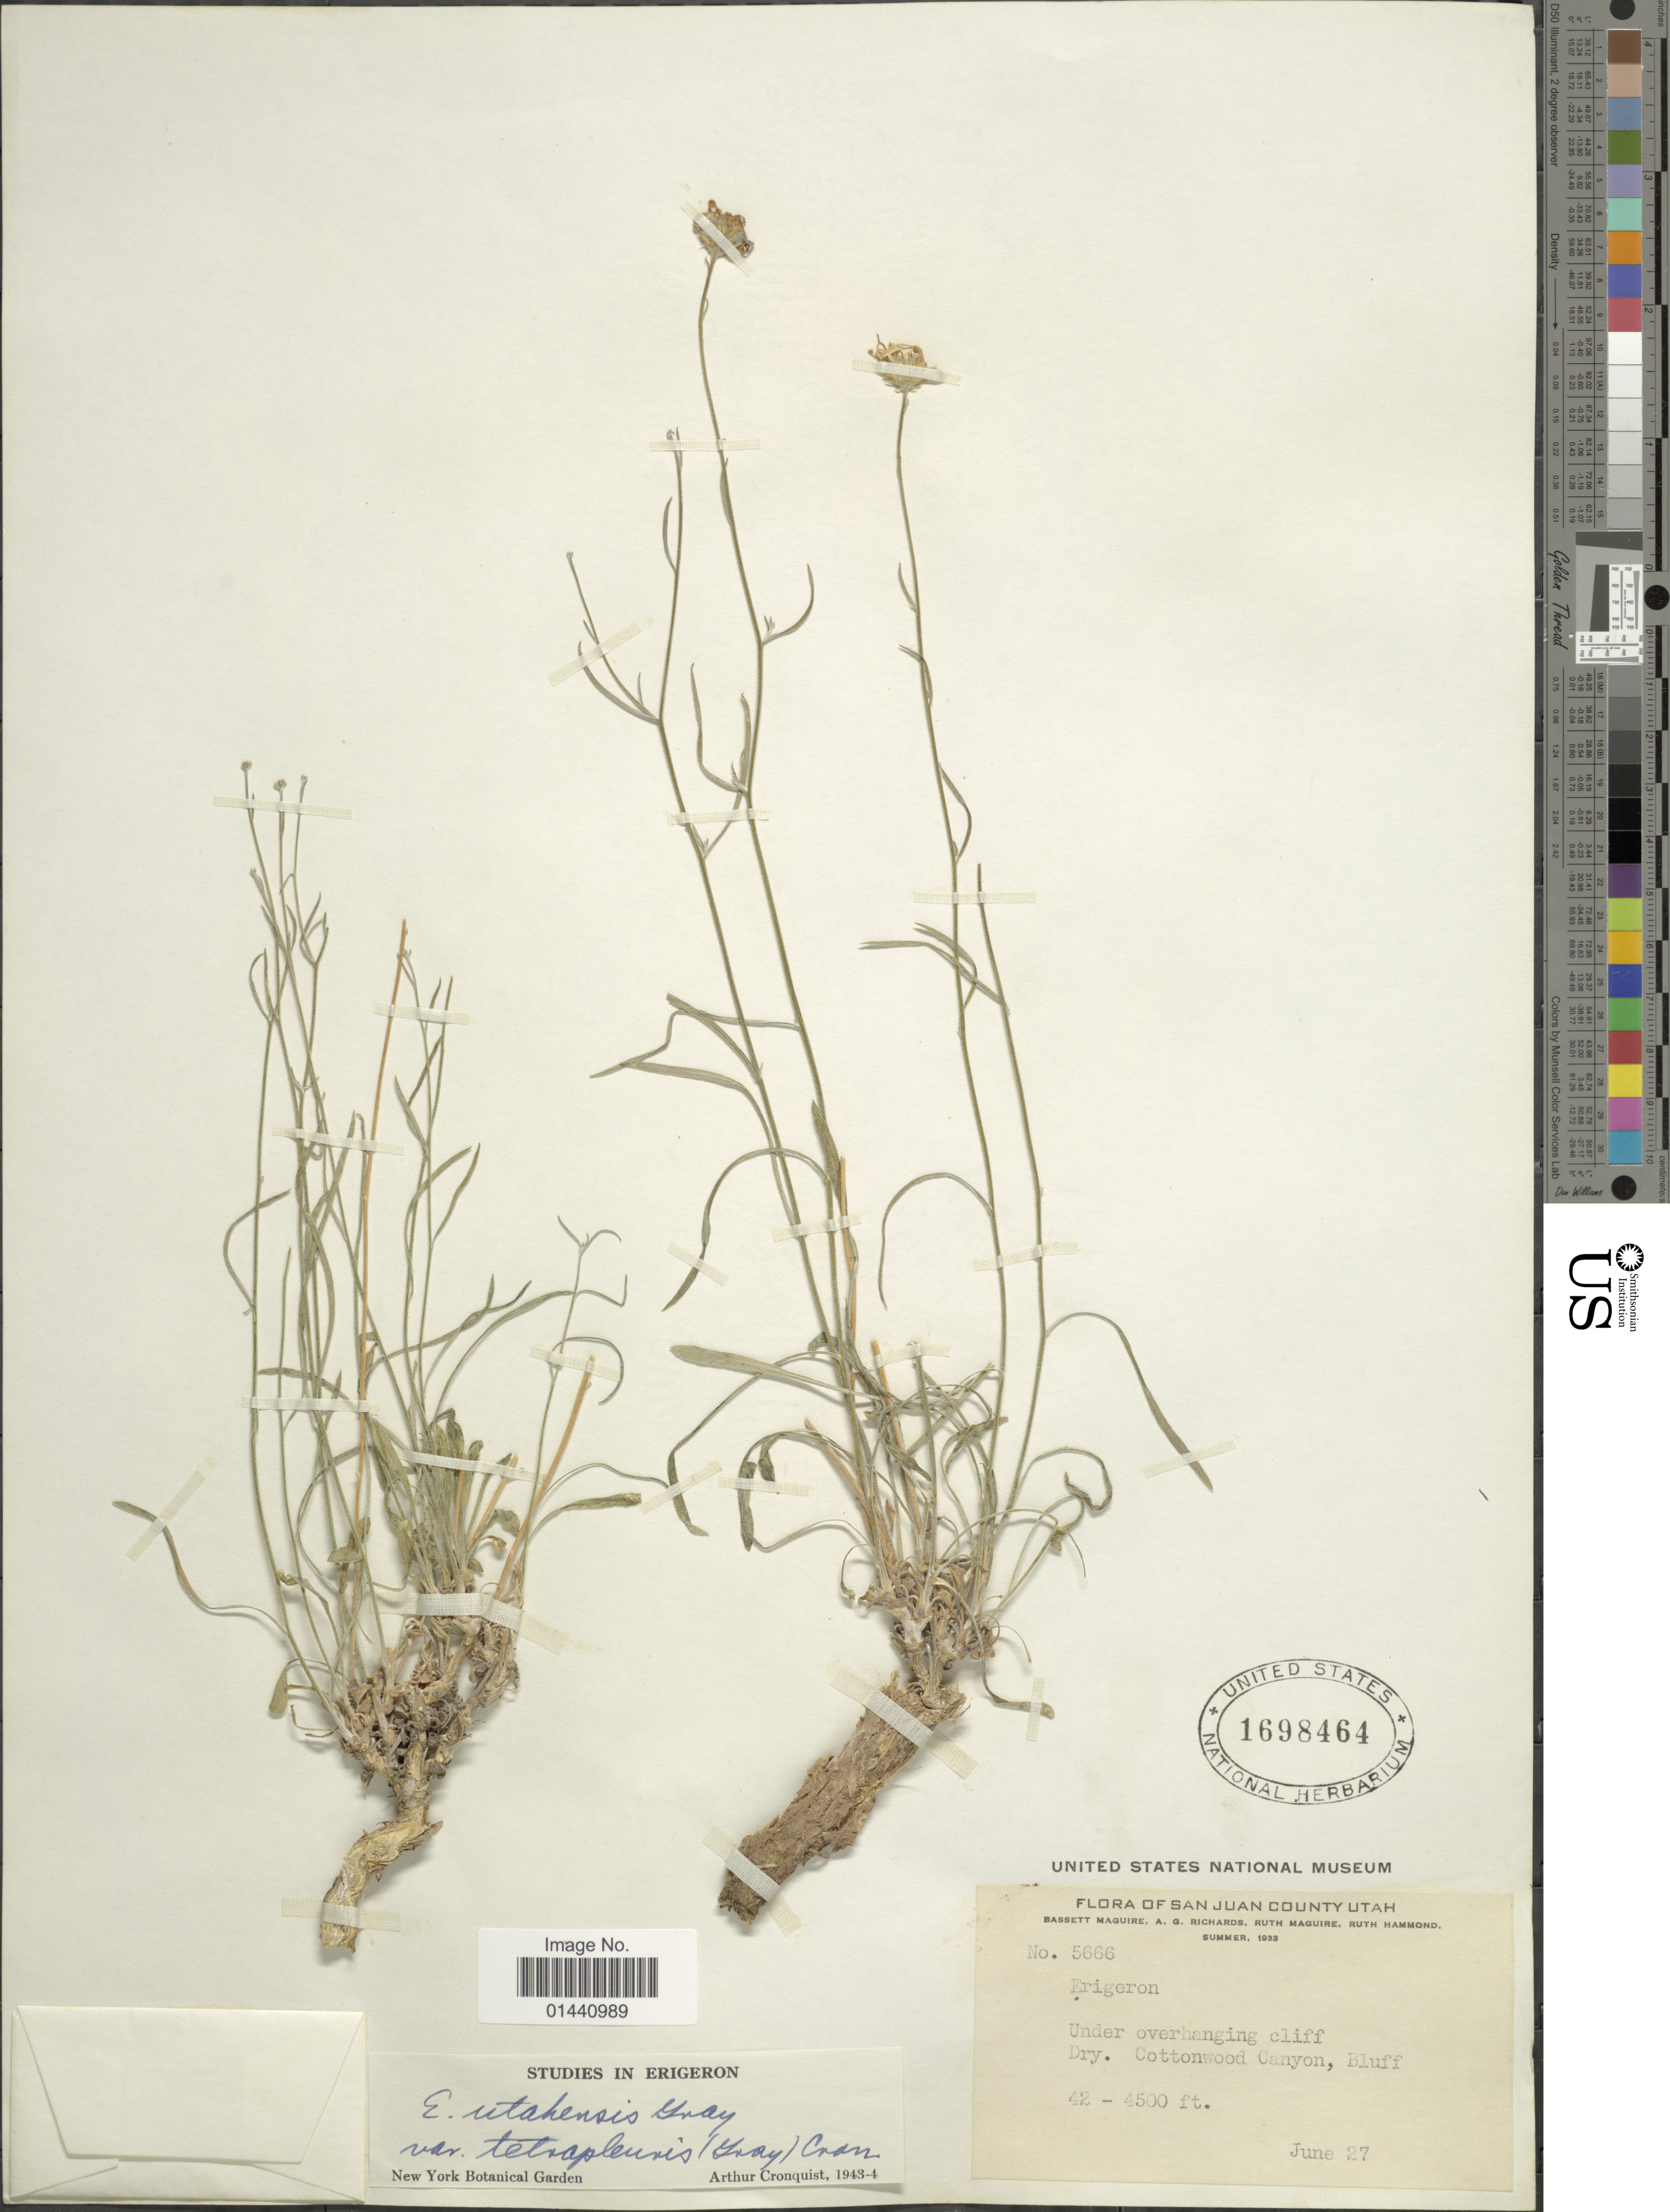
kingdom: Plantae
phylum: Tracheophyta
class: Magnoliopsida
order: Asterales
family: Asteraceae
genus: Erigeron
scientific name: Erigeron utahensis var. tetrapleuris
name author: (A. Gray) Cronq.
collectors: B. Maguire, A. Richards, R. R. Maguire & R. Hammond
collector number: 5666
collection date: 1933-06-27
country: United States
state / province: Utah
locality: San Juan County, under overhanging cliff, dry, Cottonwood Canyon, Bluff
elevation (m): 1280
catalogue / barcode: US 1698464